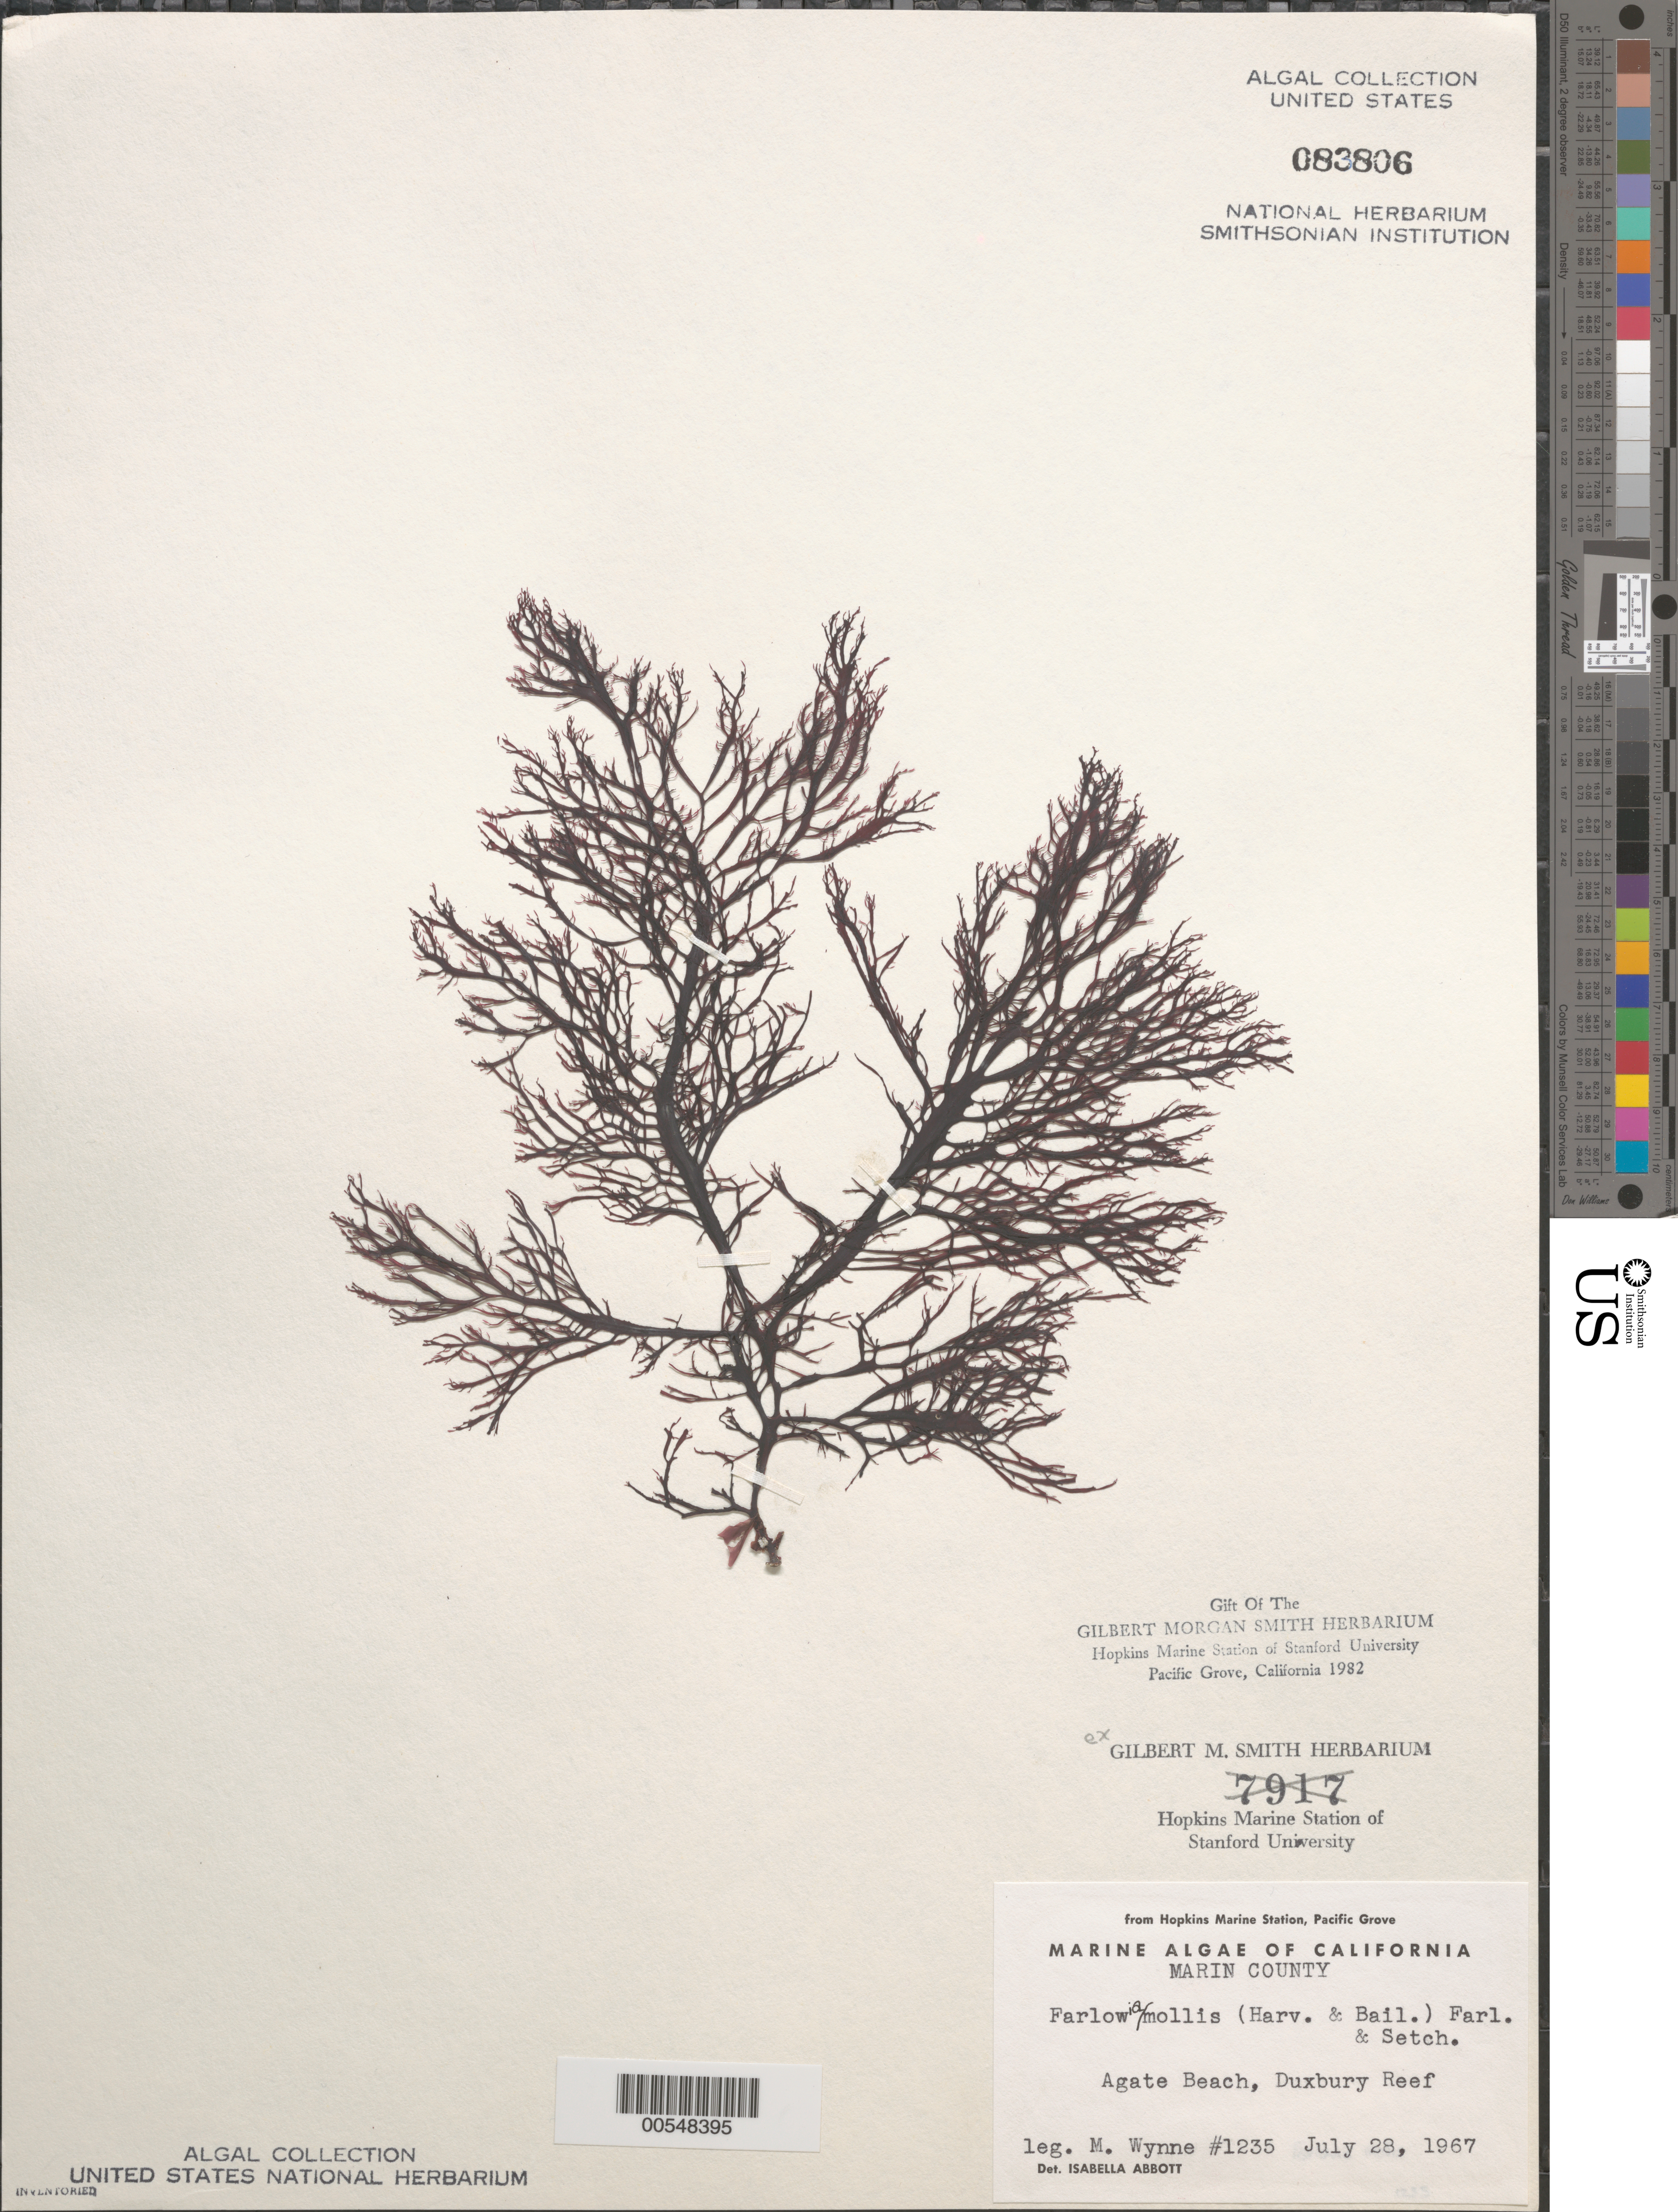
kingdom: Plantae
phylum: Rhodophyta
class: Florideophyceae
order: Gigartinales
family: Dumontiaceae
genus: Farlowia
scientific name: Farlowia mollis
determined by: Abbott, Isabella A.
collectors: M.J. Wynne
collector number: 1235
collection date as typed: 28 Jul 1967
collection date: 1967-07-28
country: United States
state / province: California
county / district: Marin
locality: Agate Beach, Duxbury Reef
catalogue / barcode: US 83806